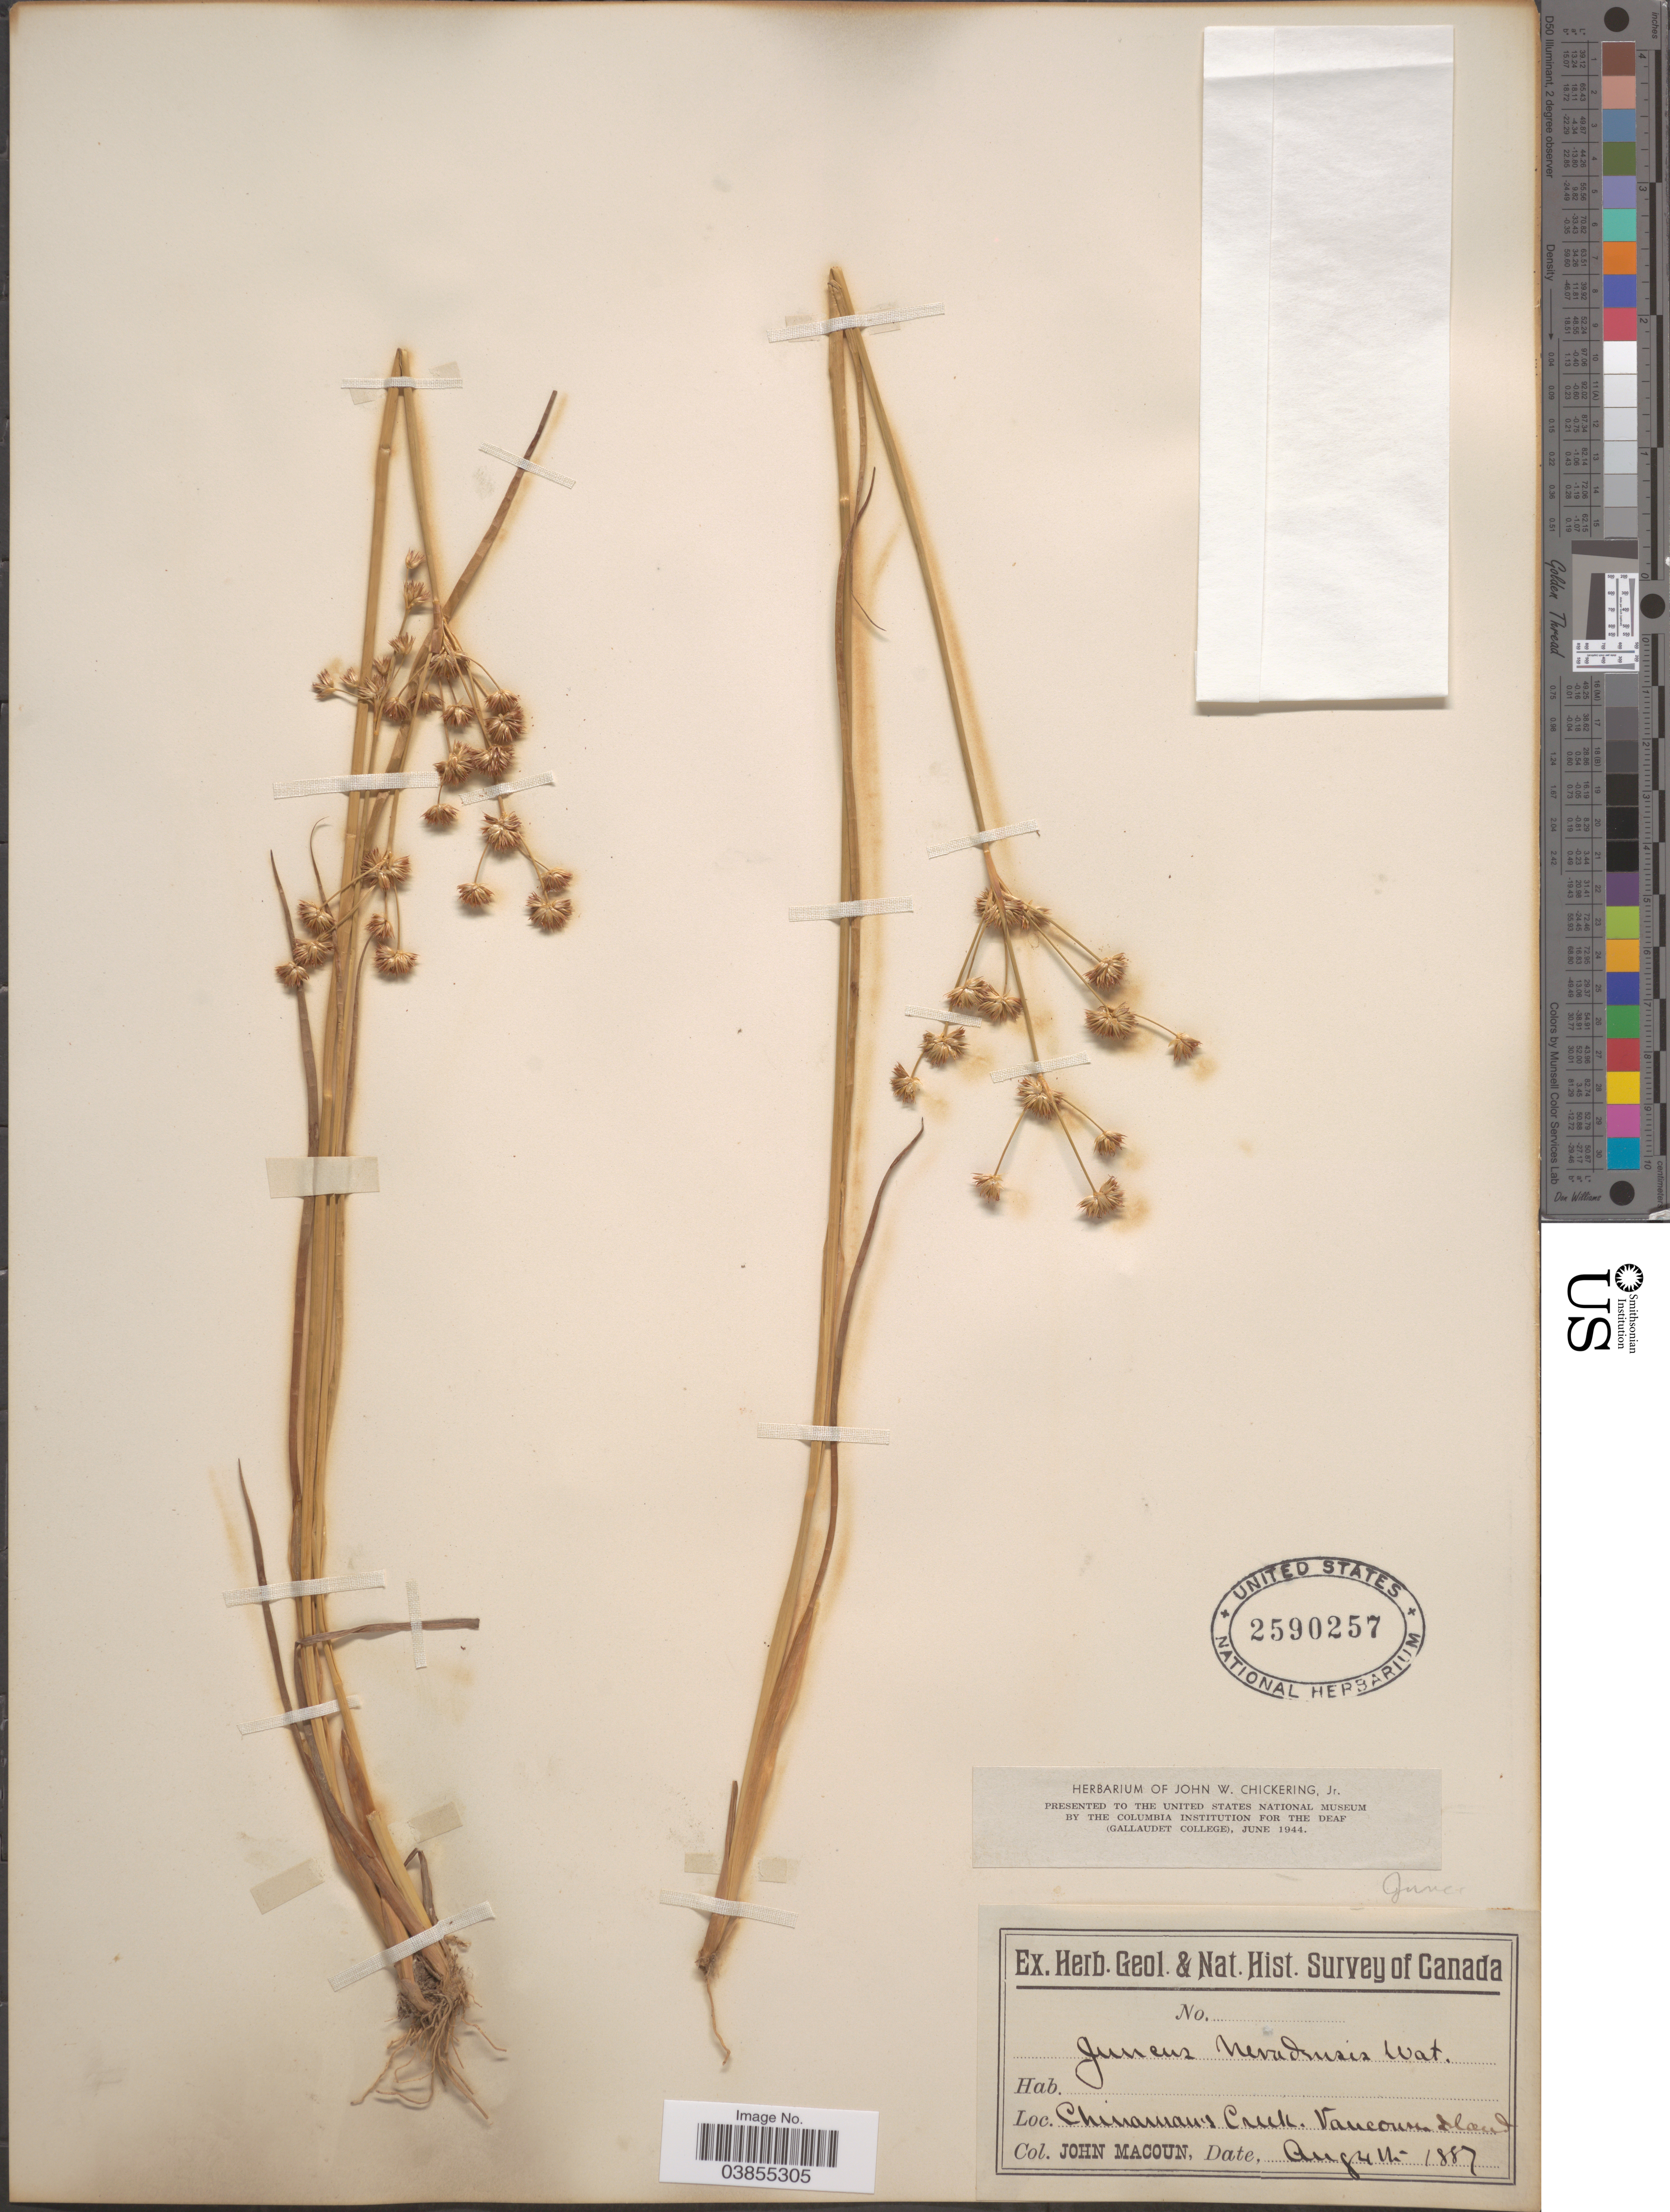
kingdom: Plantae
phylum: Tracheophyta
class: Liliopsida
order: Poales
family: Juncaceae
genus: Juncus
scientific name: Juncus nevadensis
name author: S. Watson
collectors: J. Macoun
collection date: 1887-08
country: Canada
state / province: British Columbia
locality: Chinaman's Creek. Vancouver Island.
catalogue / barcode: US 2590257